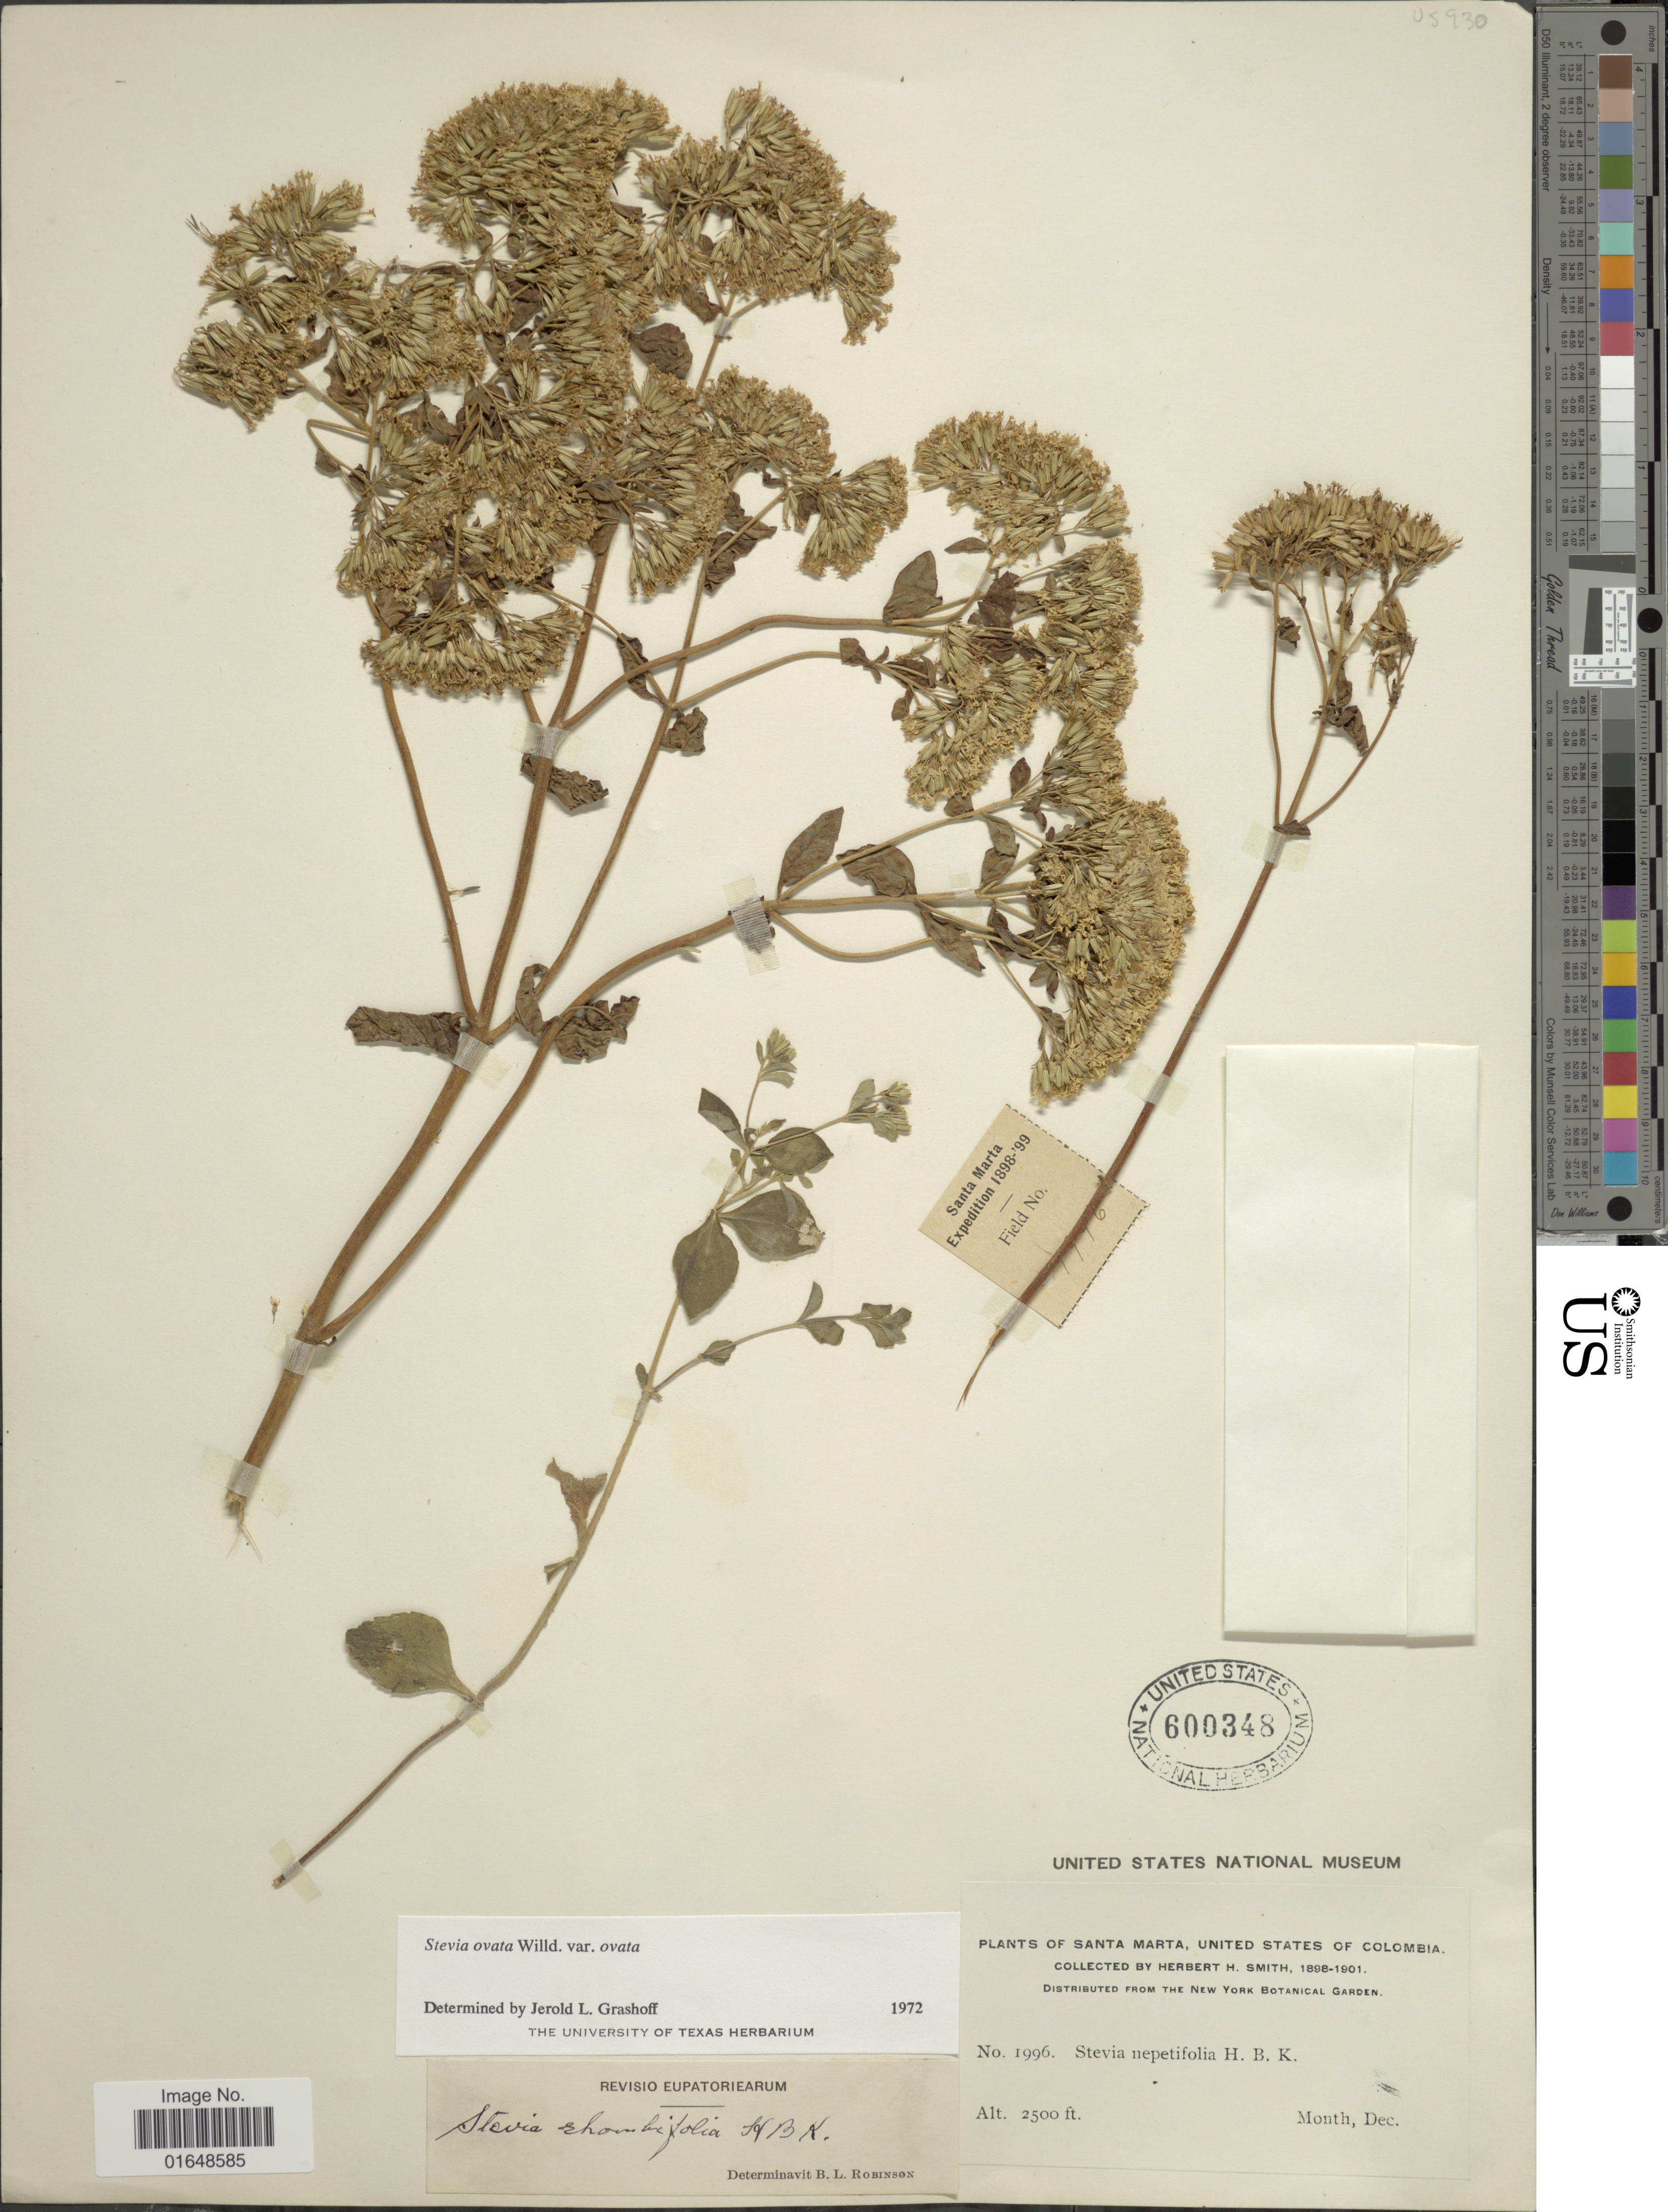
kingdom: Plantae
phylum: Tracheophyta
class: Magnoliopsida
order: Asterales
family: Asteraceae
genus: Stevia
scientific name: Stevia ovata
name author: Willd.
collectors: Herbert H. Smith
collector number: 1996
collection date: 1898-12/1901-12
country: Colombia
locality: Santa Marta, United States of Colombia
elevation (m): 762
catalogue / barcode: US 600348